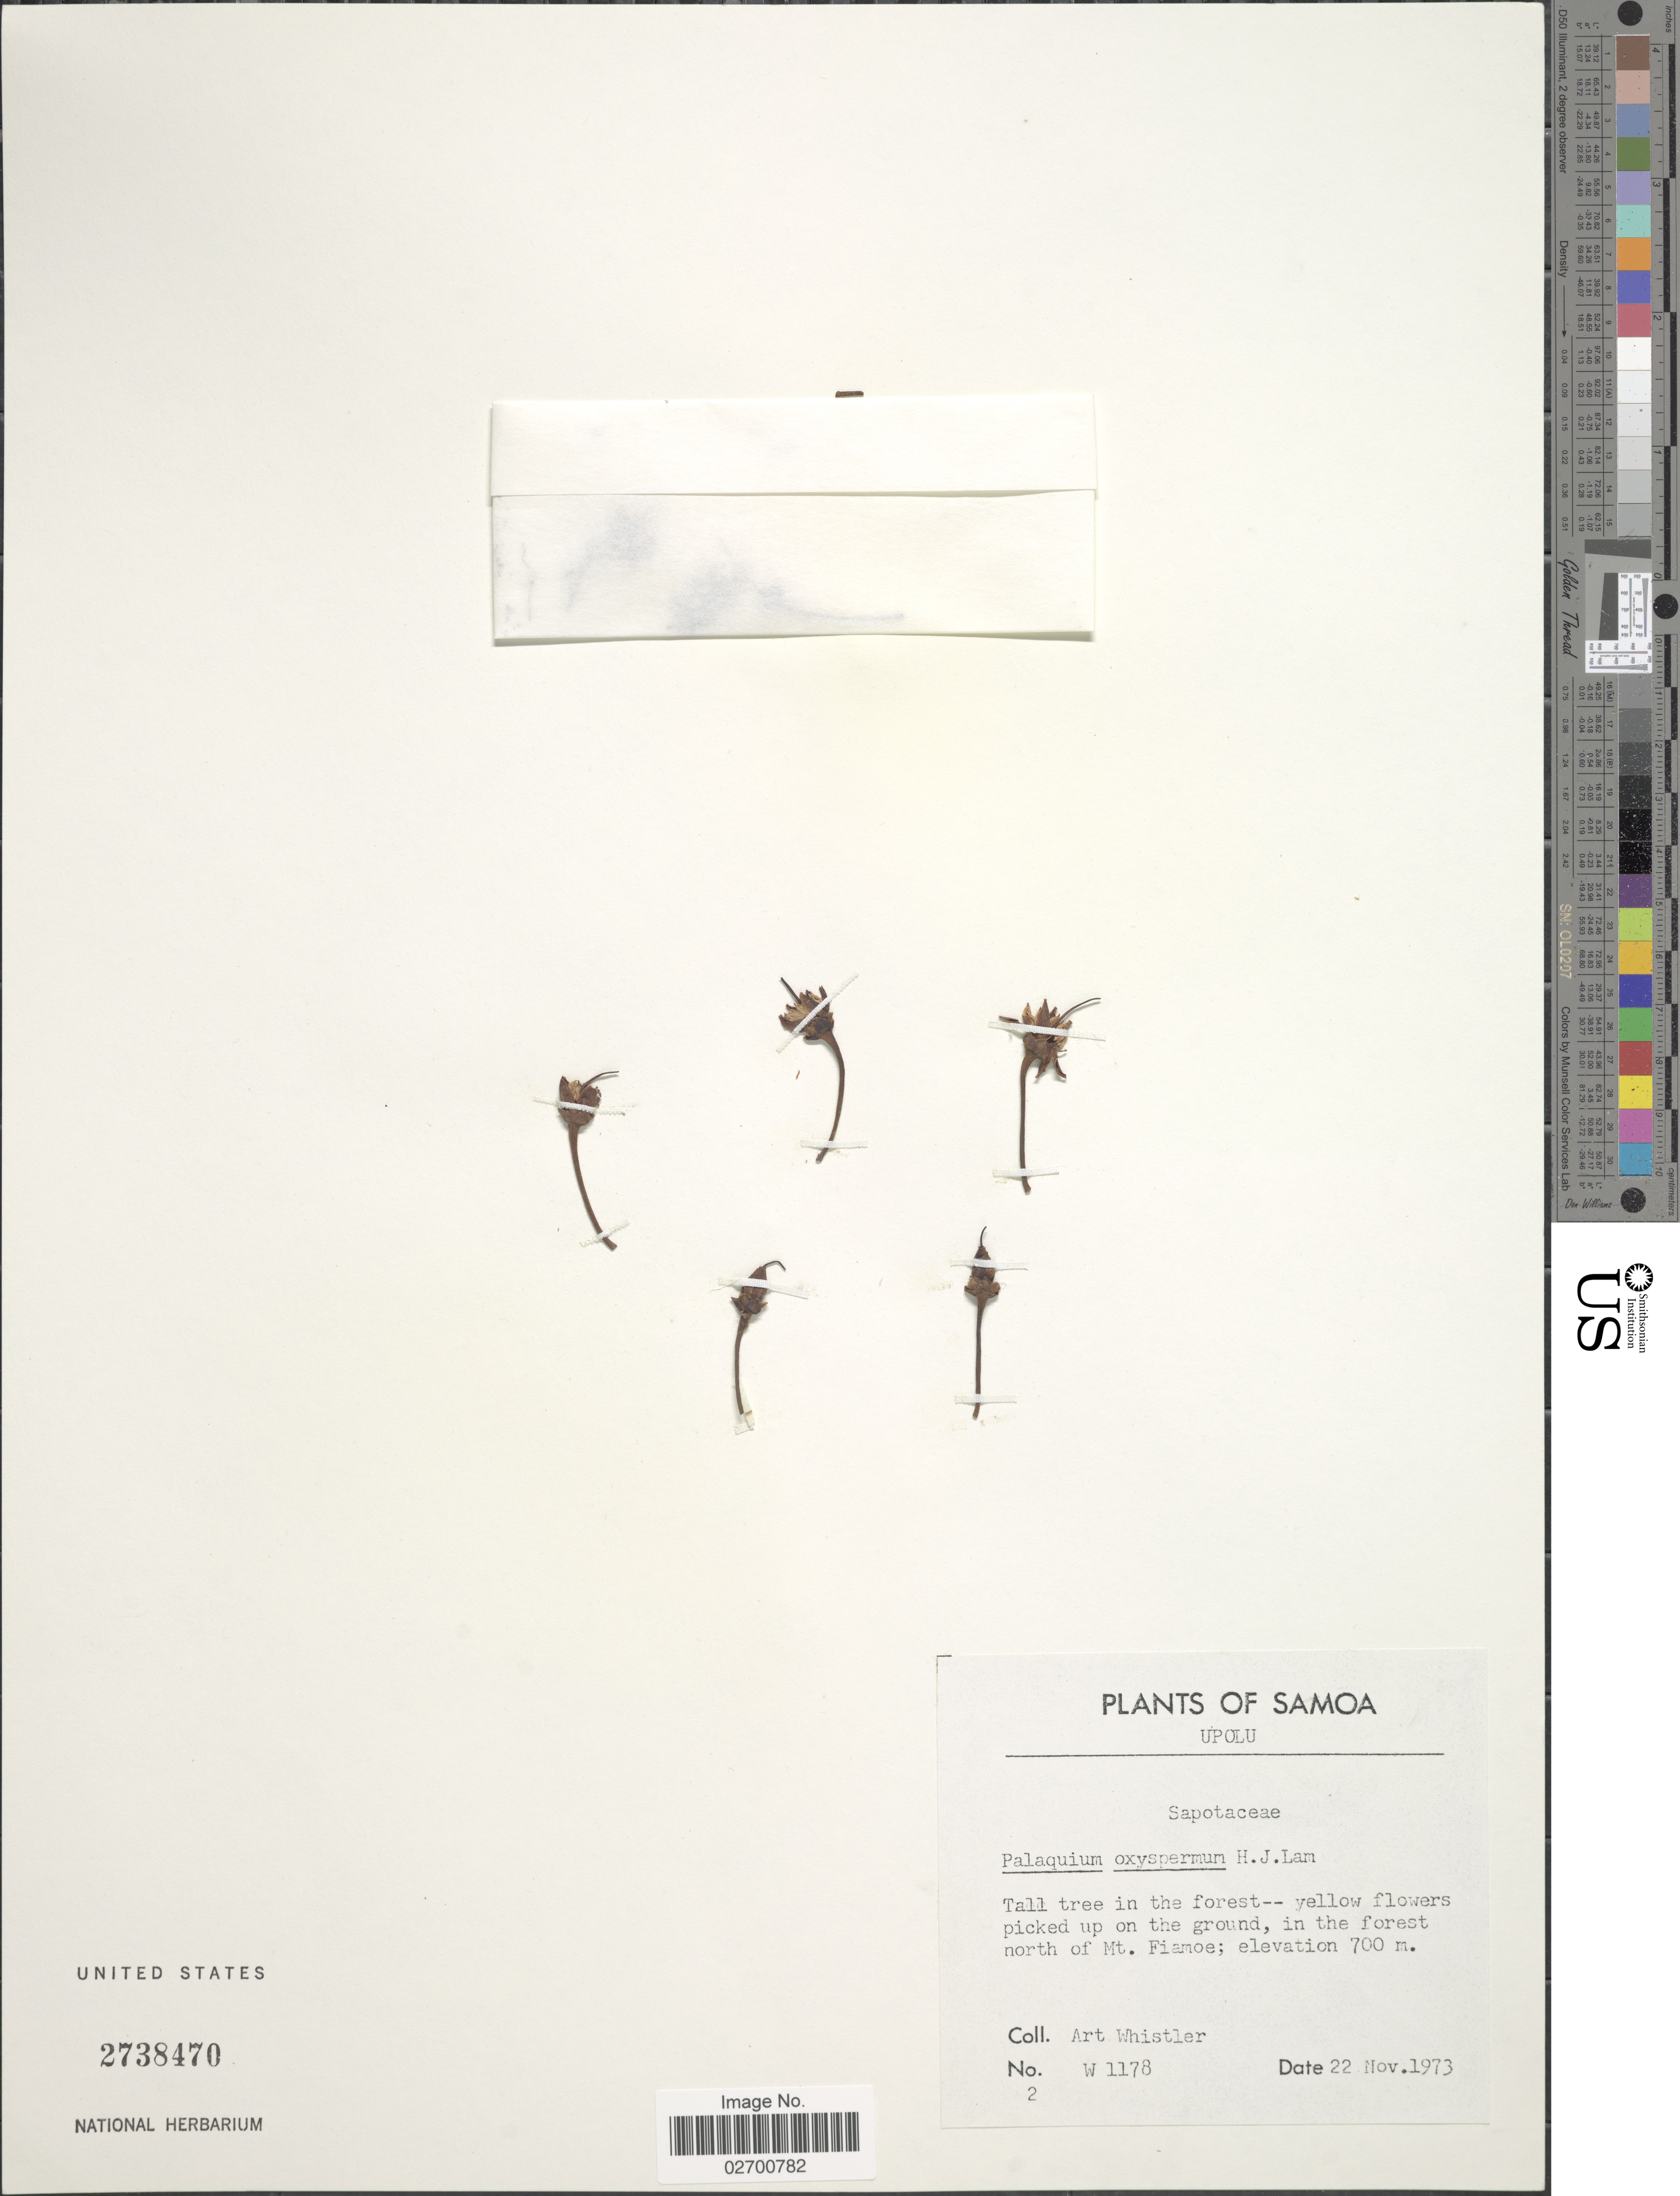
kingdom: Plantae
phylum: Tracheophyta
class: Magnoliopsida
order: Ericales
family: Sapotaceae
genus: Palaquium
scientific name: Palaquium oxyspermum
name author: H.J. Lam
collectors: A. Whistler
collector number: W 1178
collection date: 1973-11-22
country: Samoa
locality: Samoa. north of Mt. Fiamoe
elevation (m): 700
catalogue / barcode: US 2738470